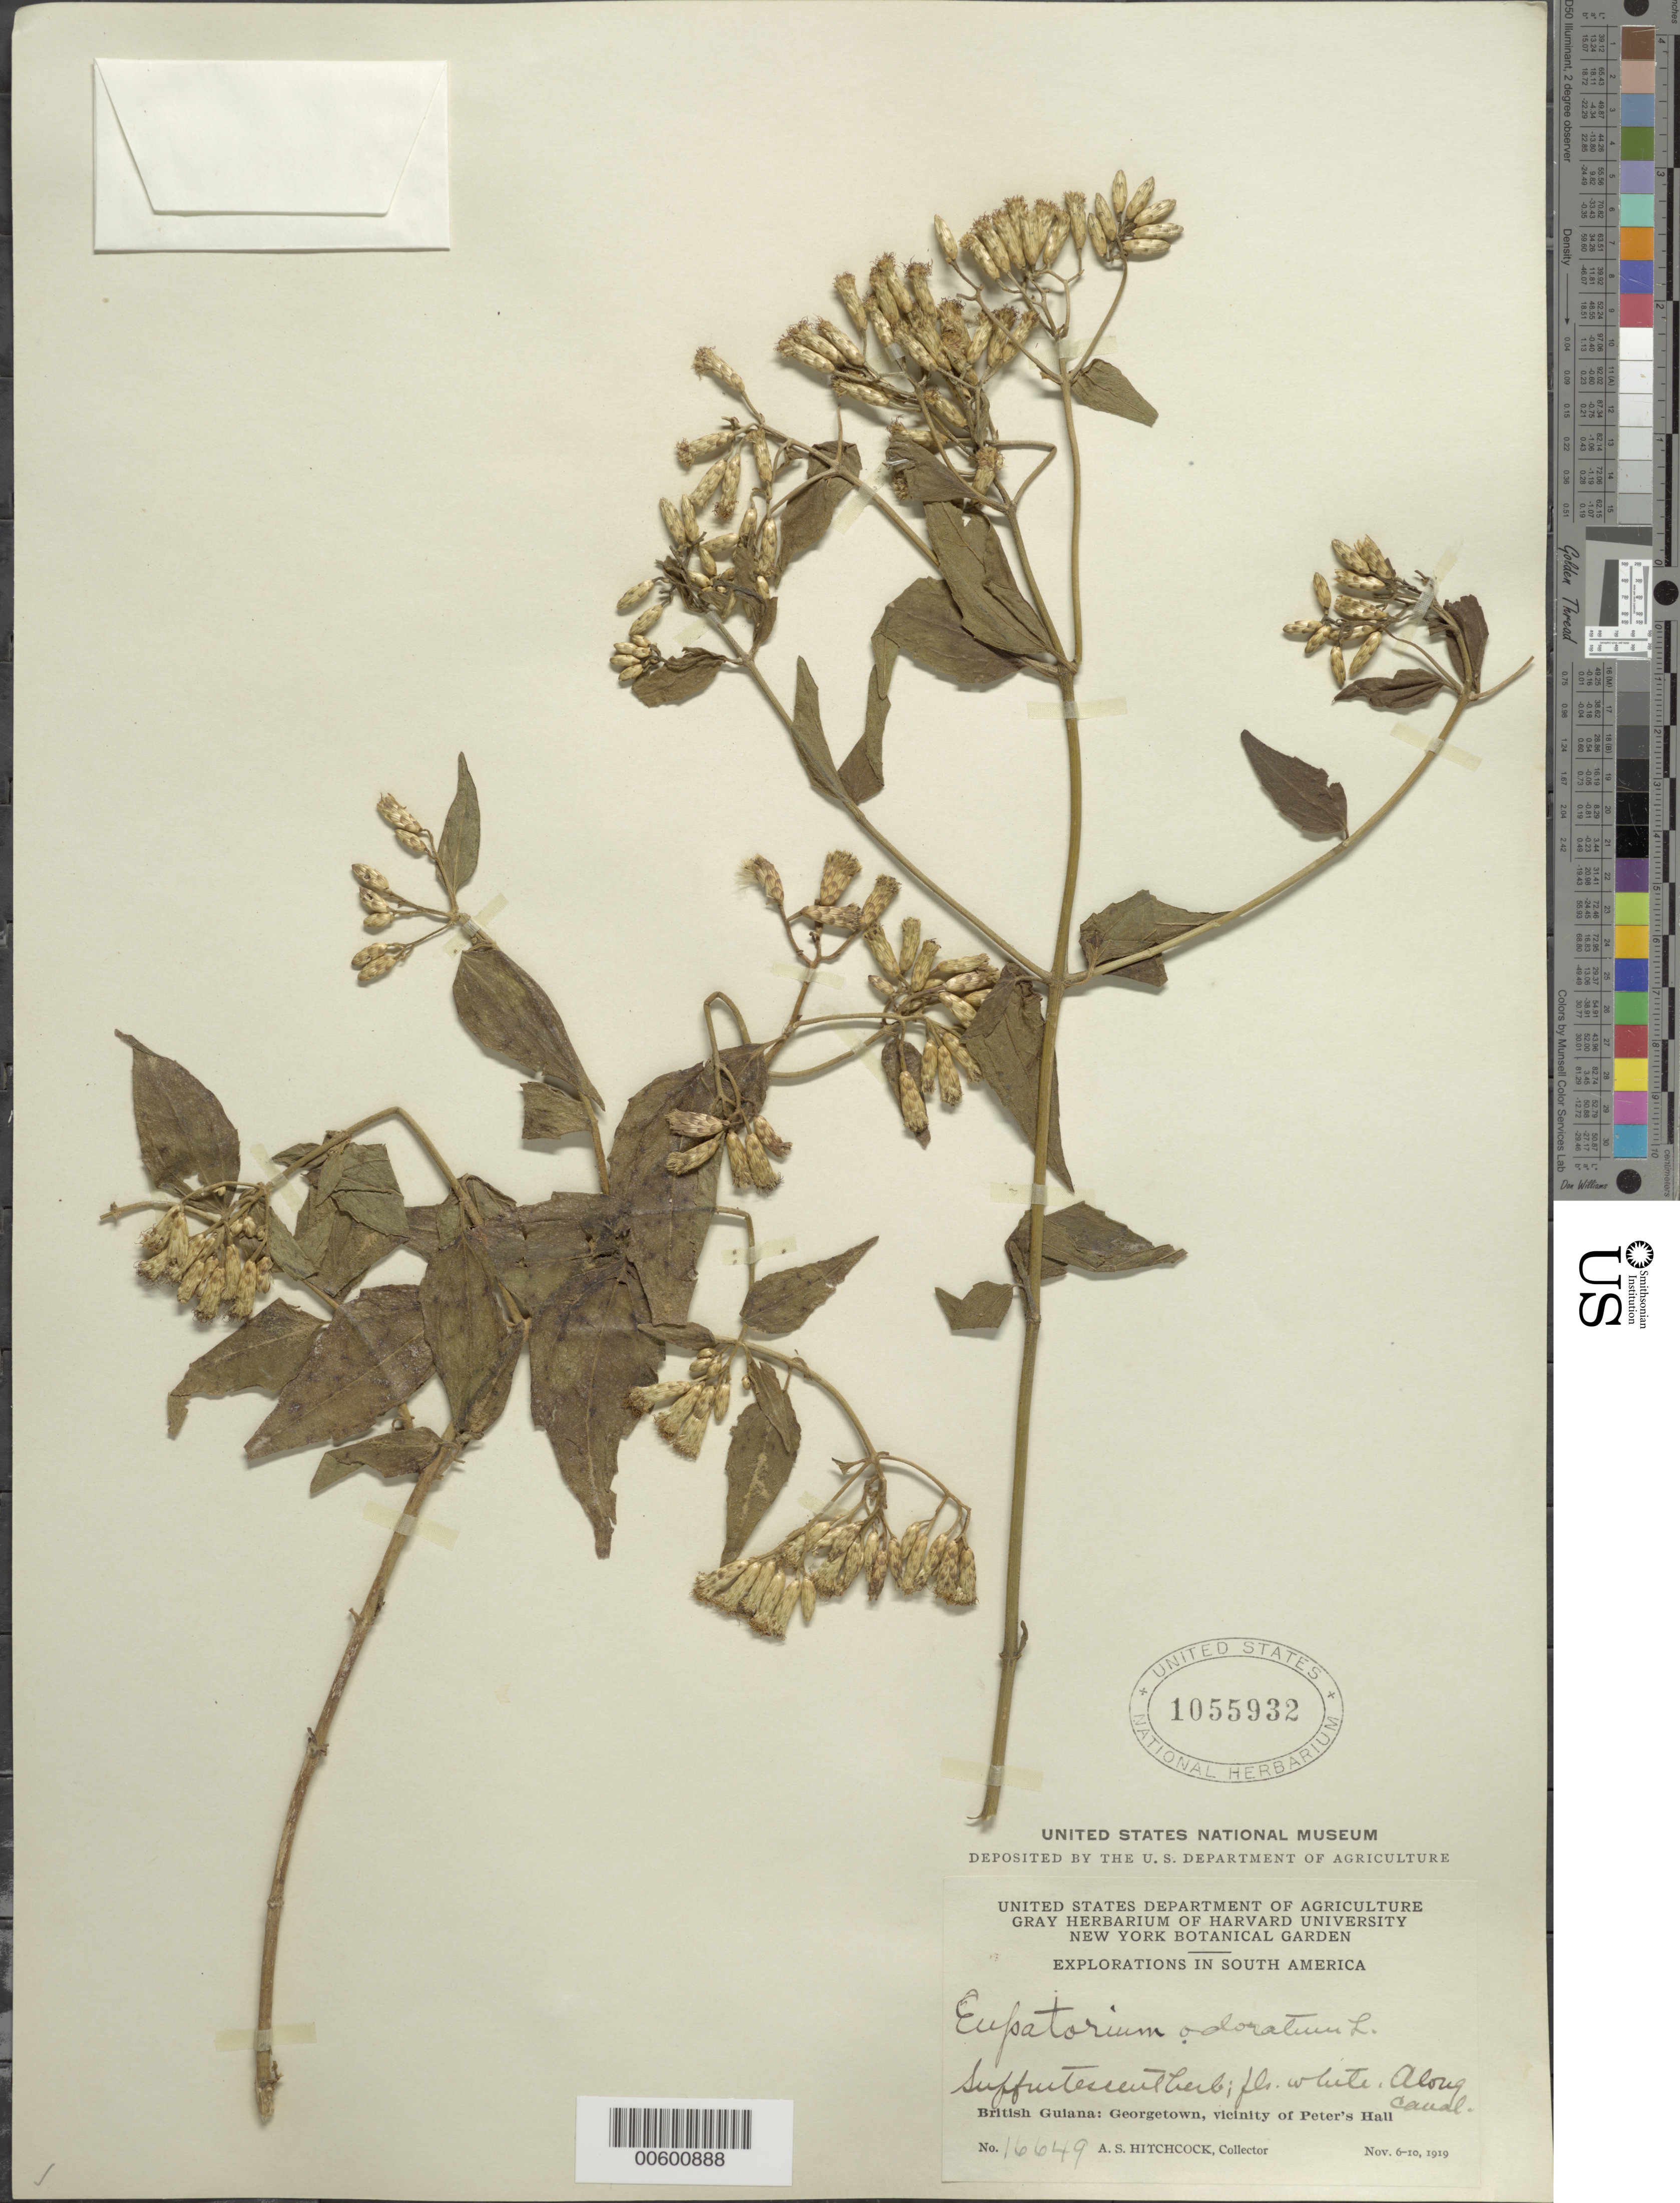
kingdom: Plantae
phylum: Tracheophyta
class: Magnoliopsida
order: Asterales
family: Asteraceae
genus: Chromolaena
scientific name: Chromolaena odorata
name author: (L.) R.M. King & H. Rob.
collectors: A. S. Hitchcock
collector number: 16649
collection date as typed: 6-Nov-19 to 10-Nov-19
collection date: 1919-11-06/1919-11-10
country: Guyana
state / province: Demerara-Mahaica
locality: Georgetown, vic. of Peter's Hall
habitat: Along canal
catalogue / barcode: US 1055932